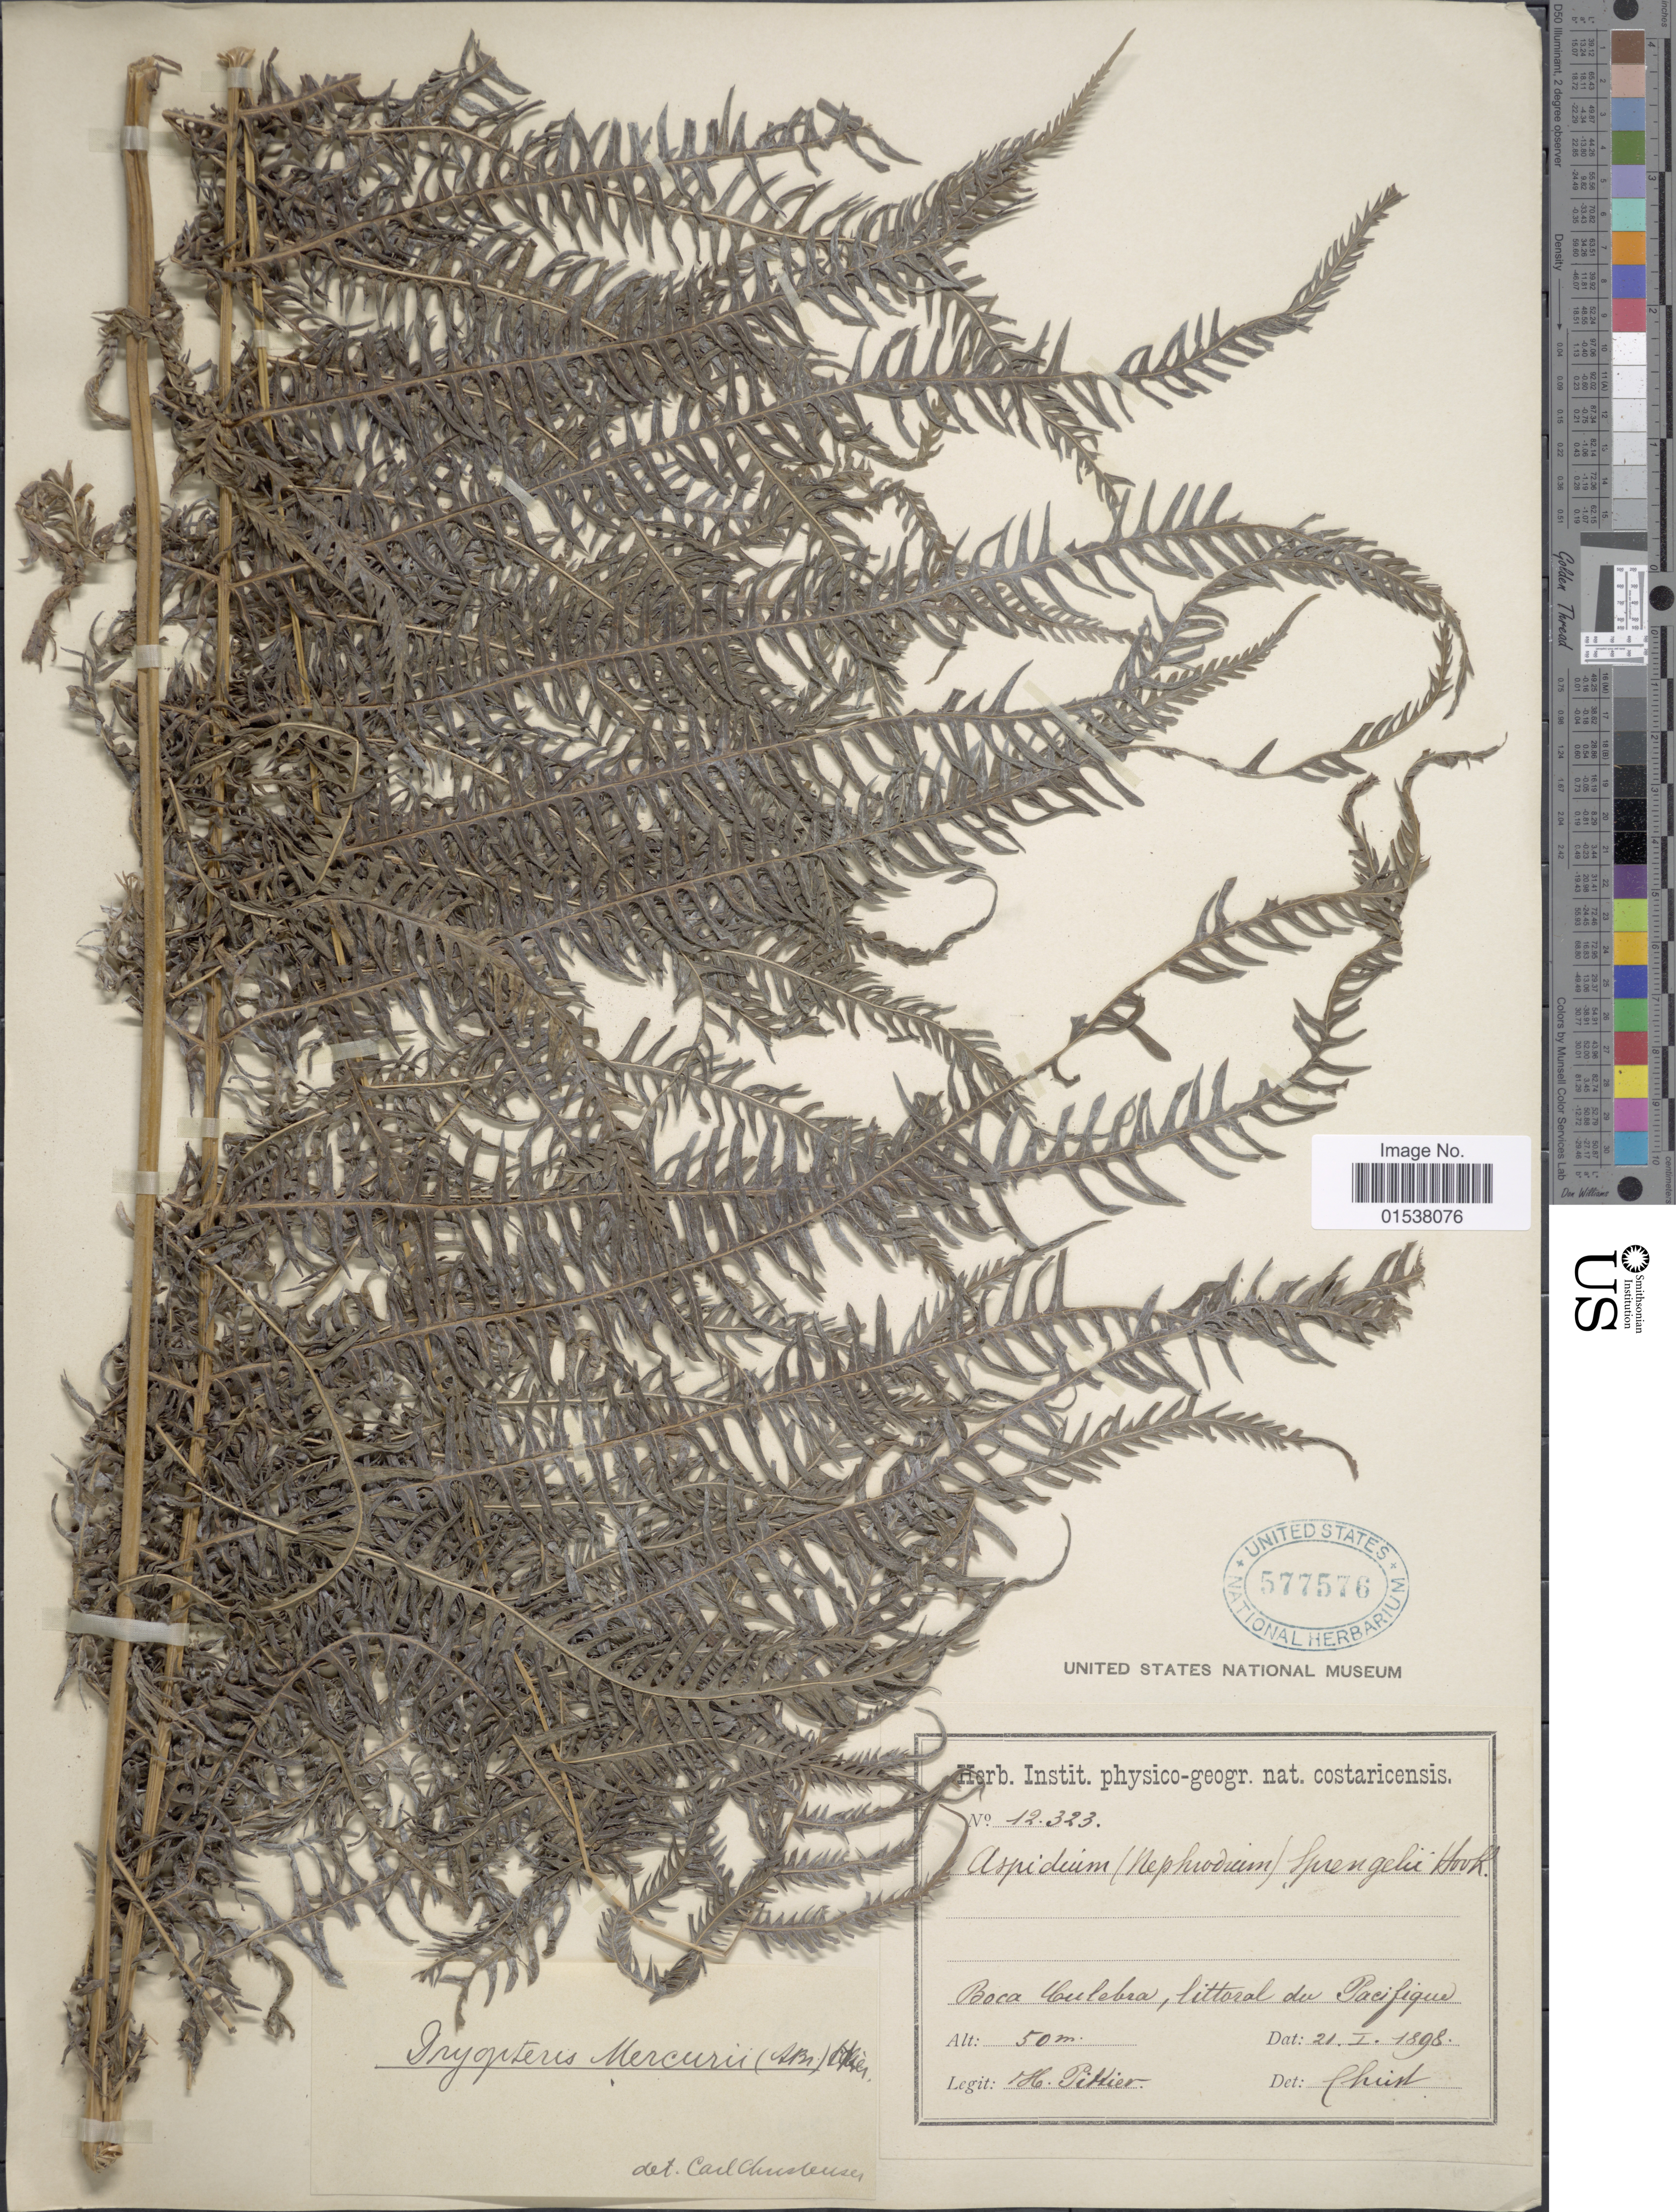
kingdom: Plantae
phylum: Tracheophyta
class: Polypodiopsida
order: Polypodiales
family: Thelypteridaceae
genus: Amauropelta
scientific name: Amauropelta balbisii (Spreng.) comb. nov., ined. 2015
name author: (Spreng.)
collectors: H. F. Pittier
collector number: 12323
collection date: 1898-01-21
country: Costa Rica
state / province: Puntarenas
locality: Boca Culebra, littoral du Pacifique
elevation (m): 50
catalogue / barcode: US 577576